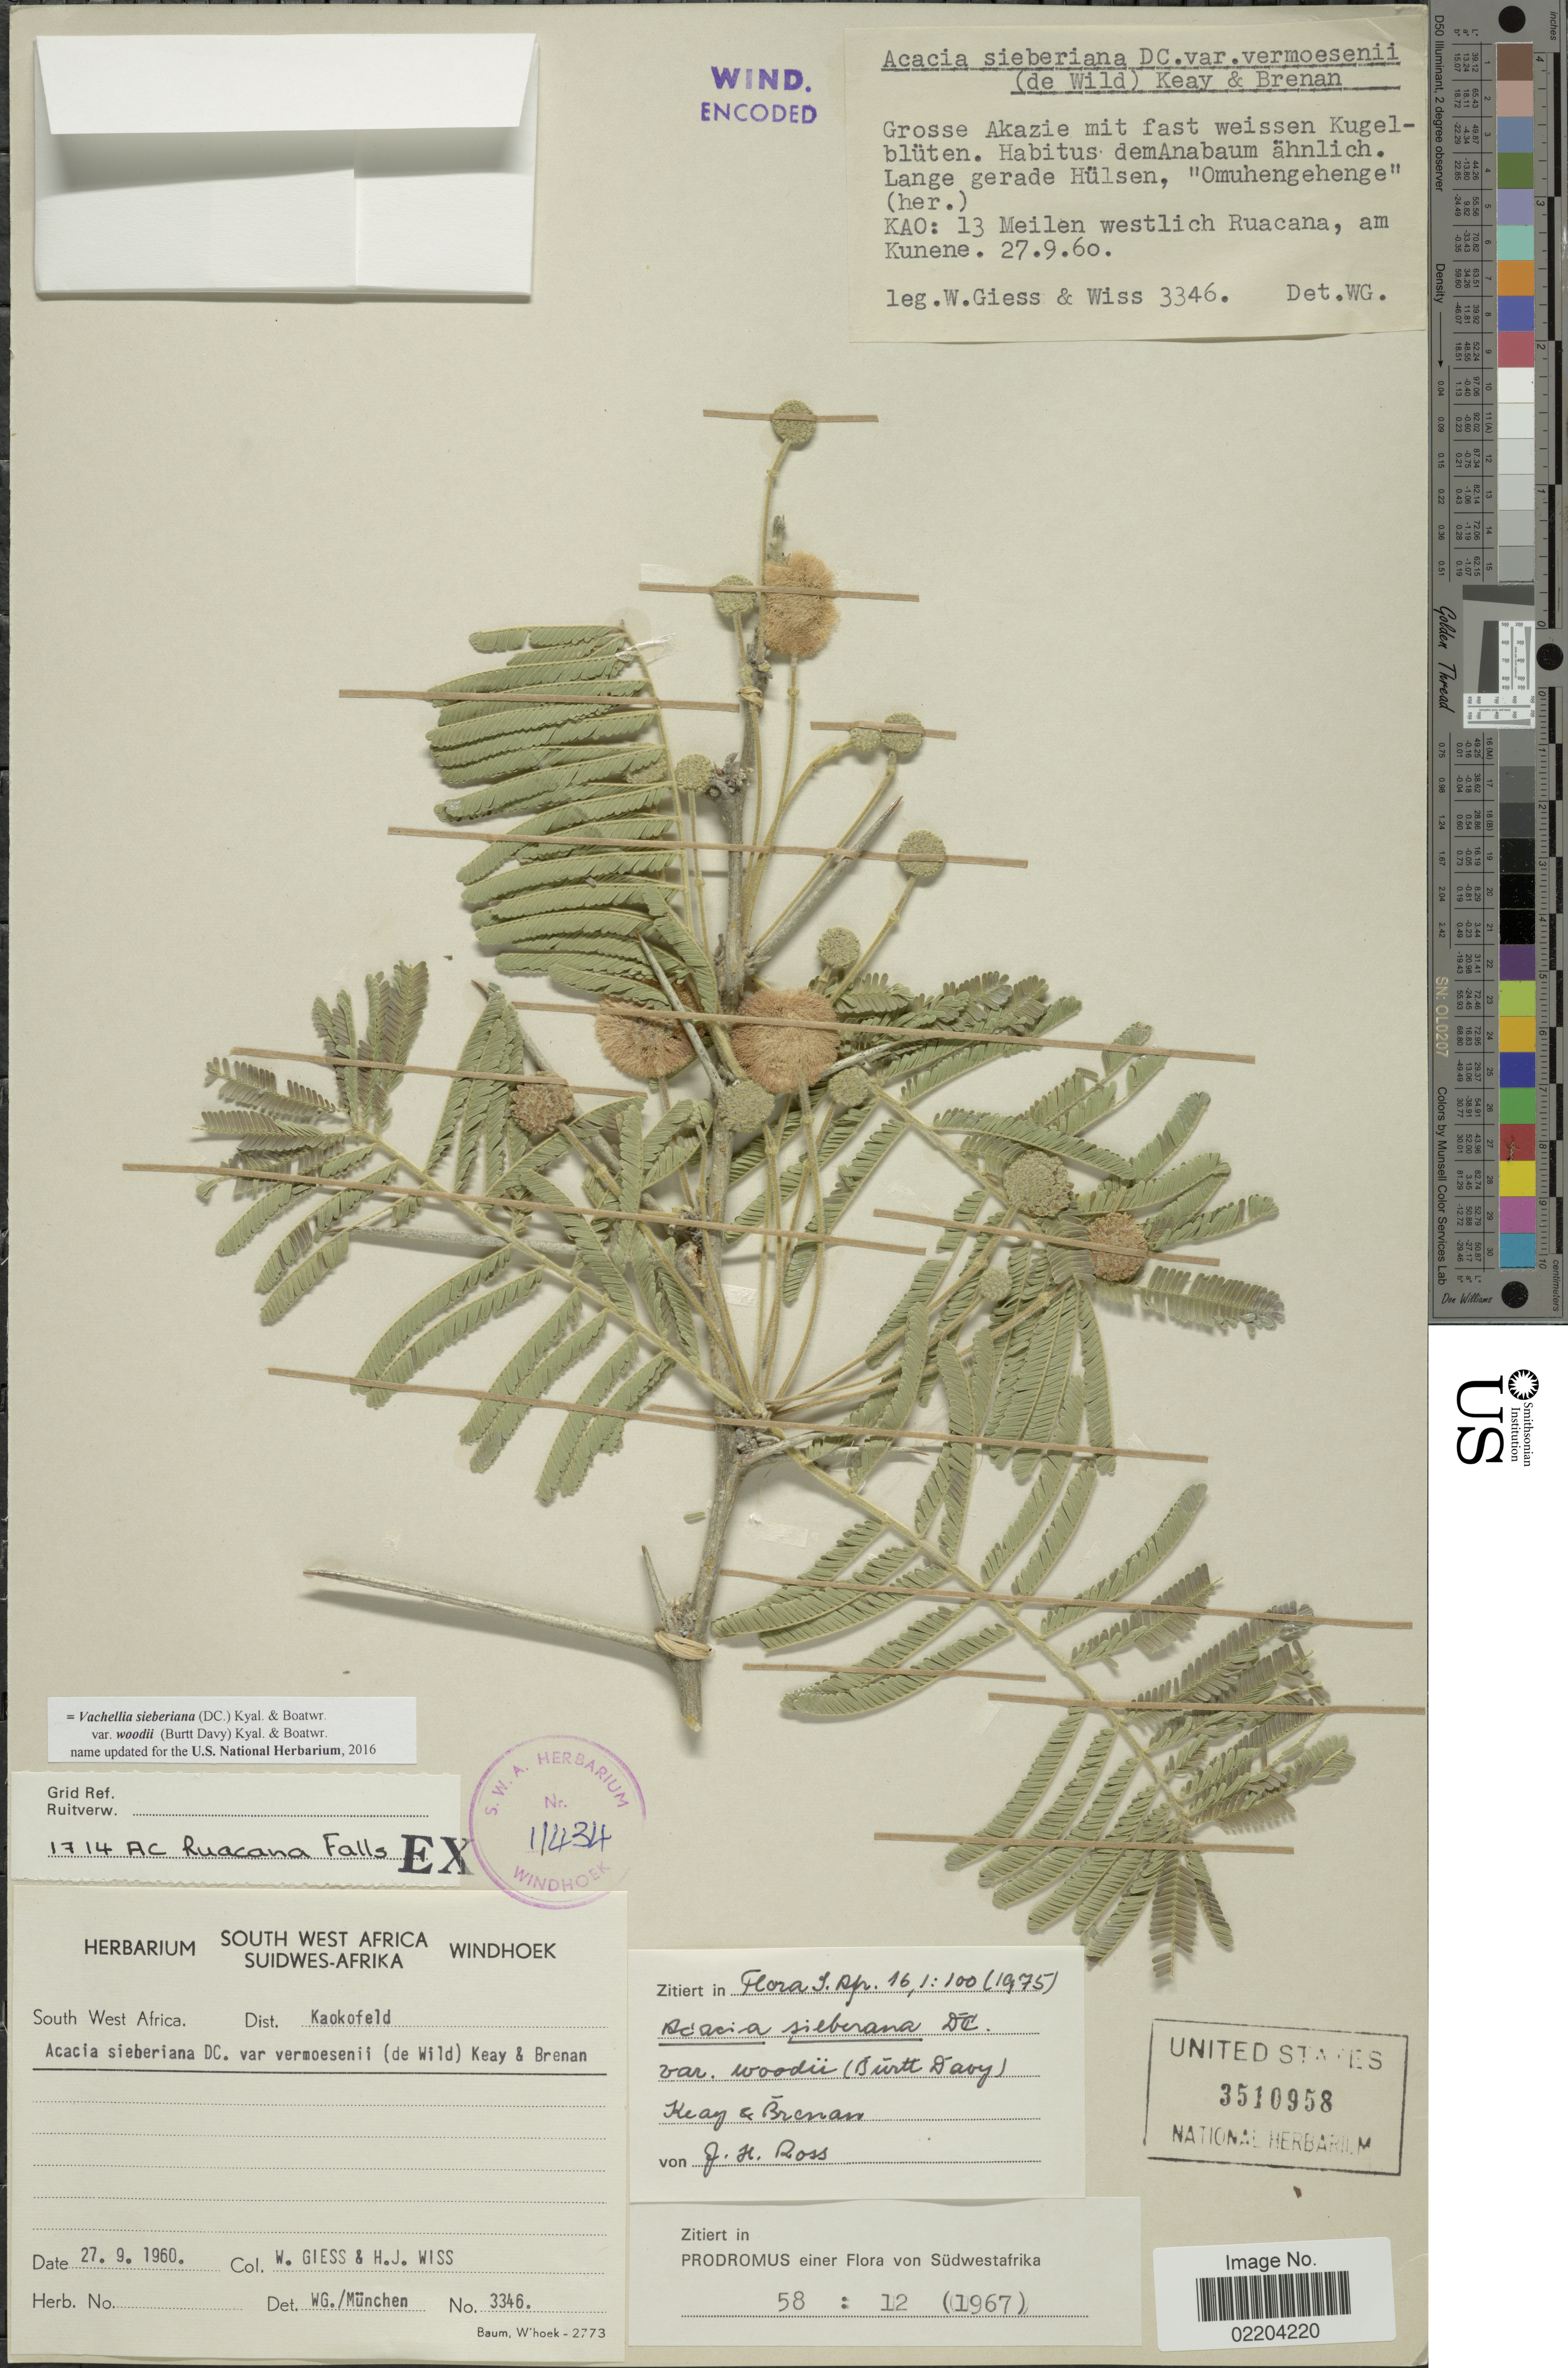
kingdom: Plantae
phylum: Tracheophyta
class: Magnoliopsida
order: Fabales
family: Fabaceae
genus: Vachellia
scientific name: Vachellia sieberiana var. woodii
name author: (Burtt Davy) Kyal. & Boatwr.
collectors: W. Giess & H. Wiss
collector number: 3346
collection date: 1960-09-27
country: Namibia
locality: South West Africa, Dist. Kaokofeld.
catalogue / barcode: US 3510958